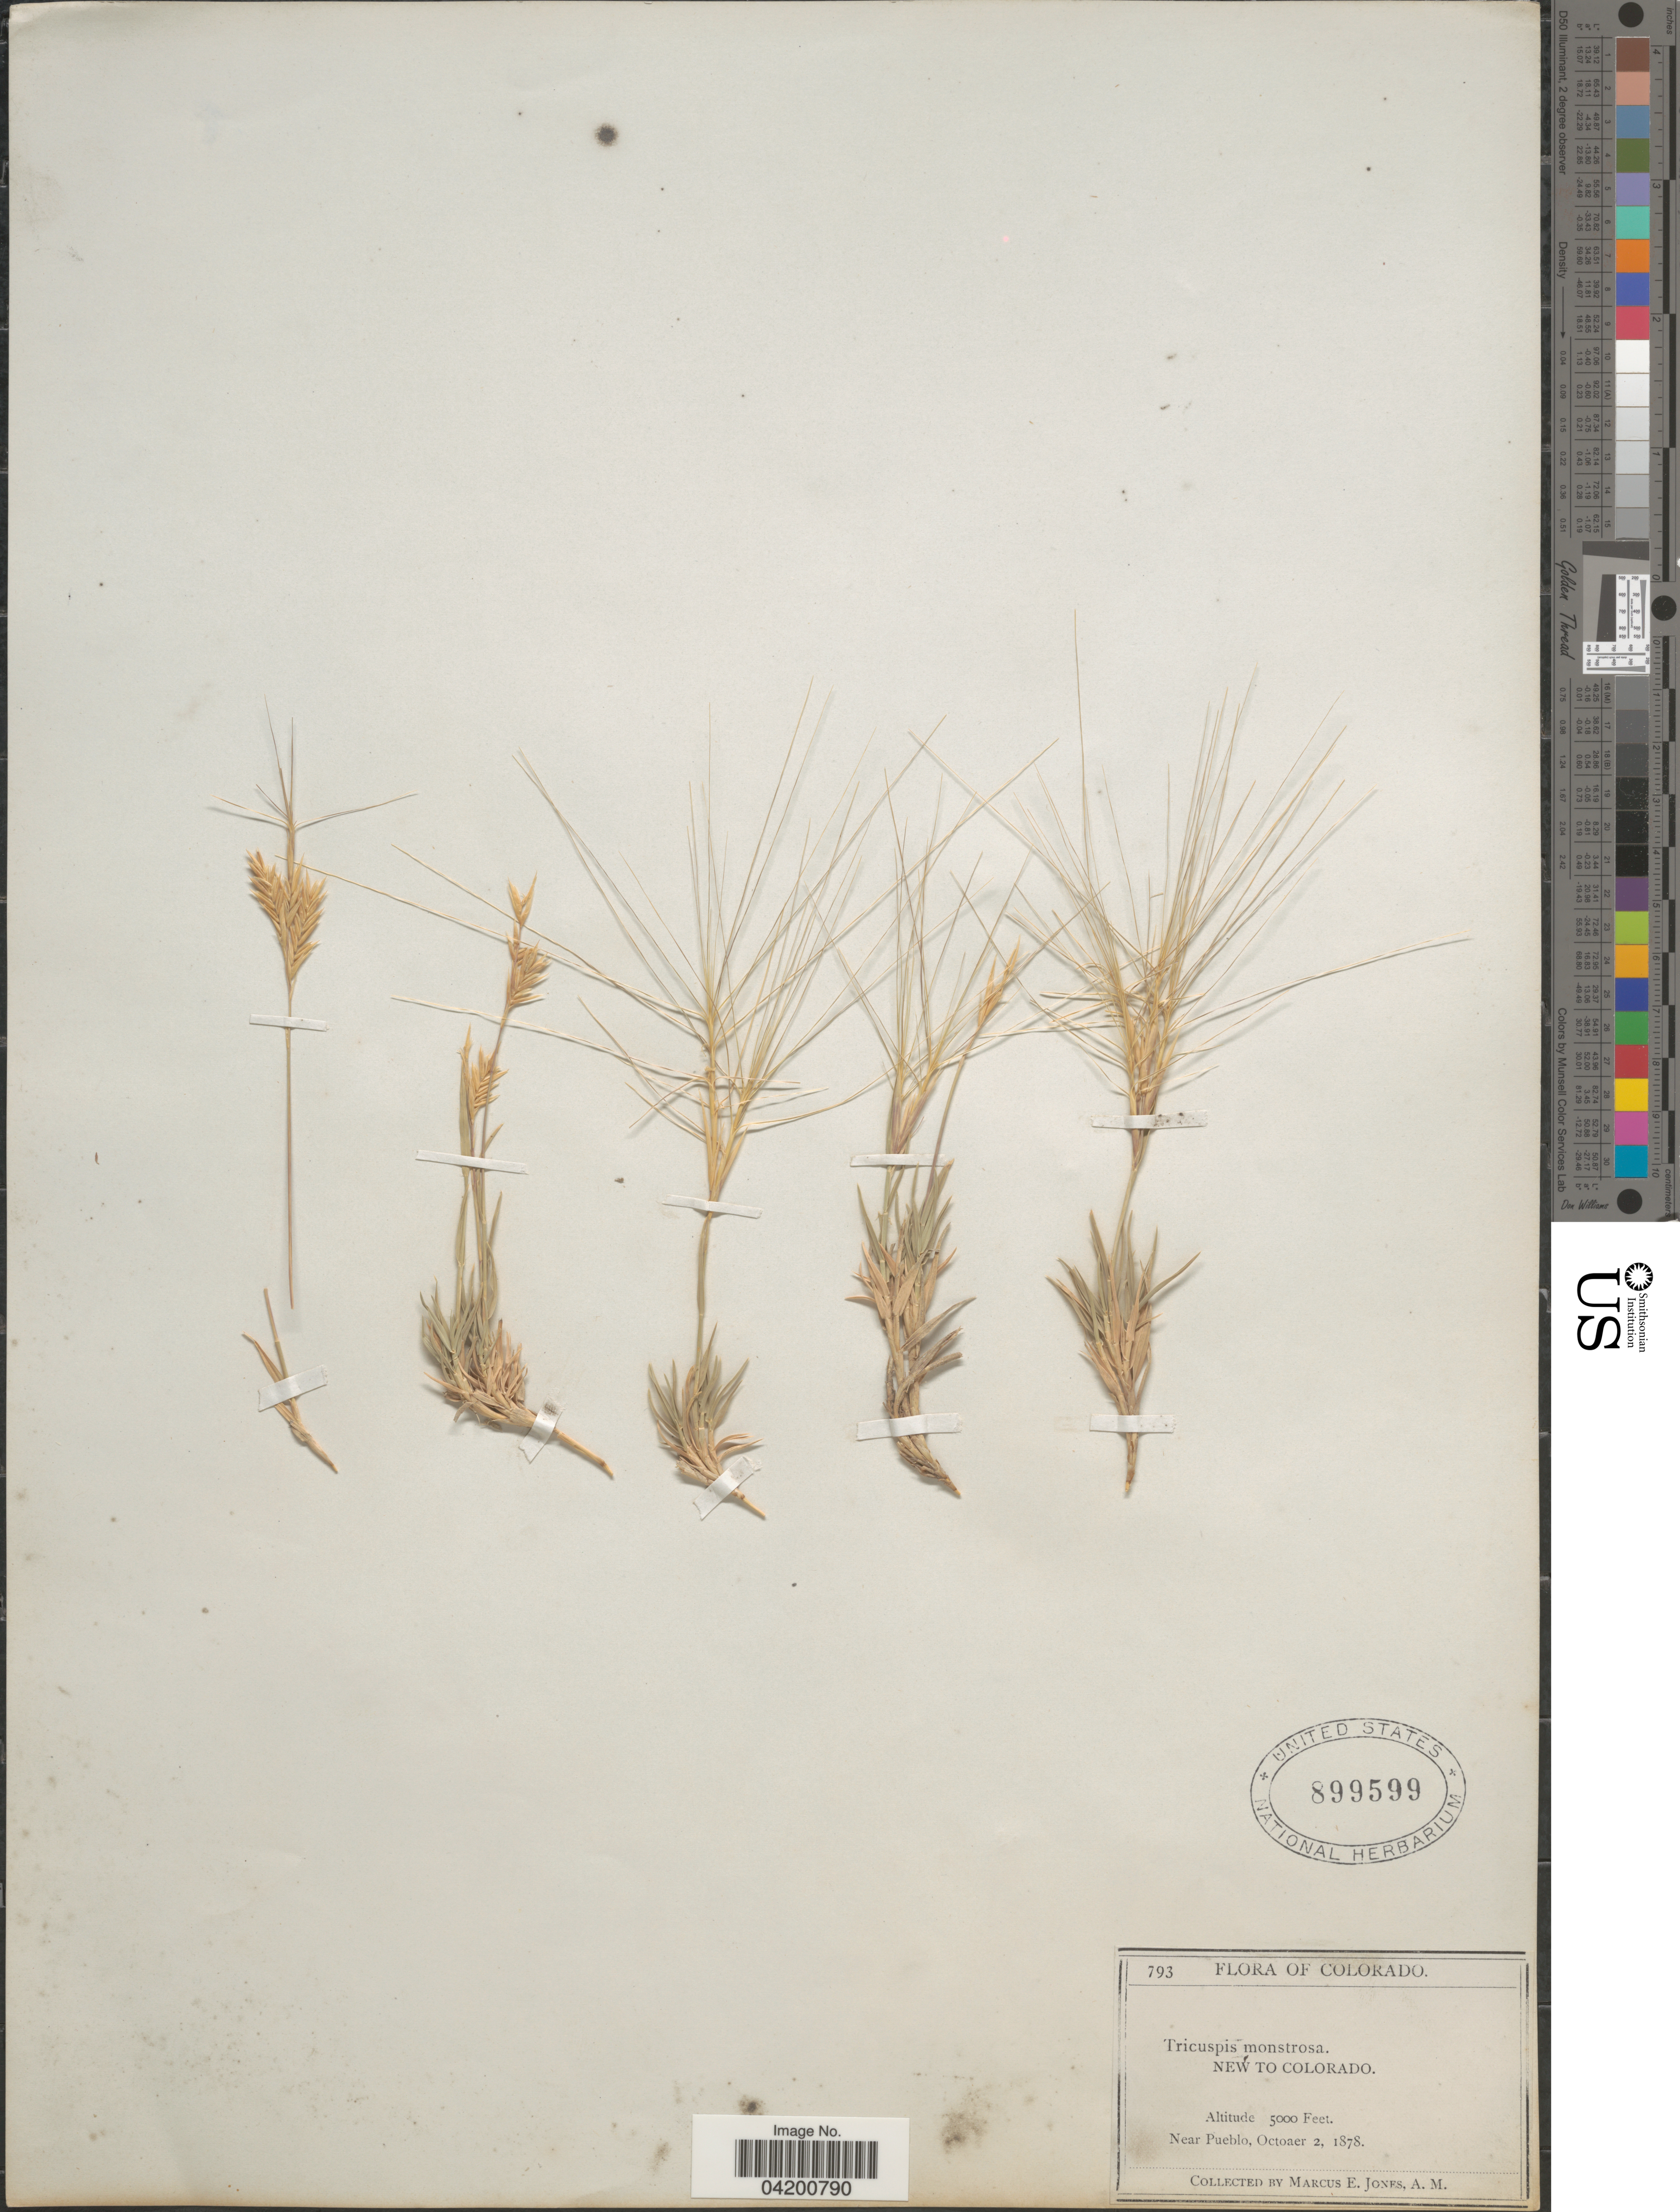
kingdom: Plantae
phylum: Tracheophyta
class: Liliopsida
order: Poales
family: Poaceae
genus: Scleropogon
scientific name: Scleropogon brevifolius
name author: Phil.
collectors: M. E. Jones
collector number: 793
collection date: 1878-10-02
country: United States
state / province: Colorado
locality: Near Pueblo.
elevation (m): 1524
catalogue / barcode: US 899599